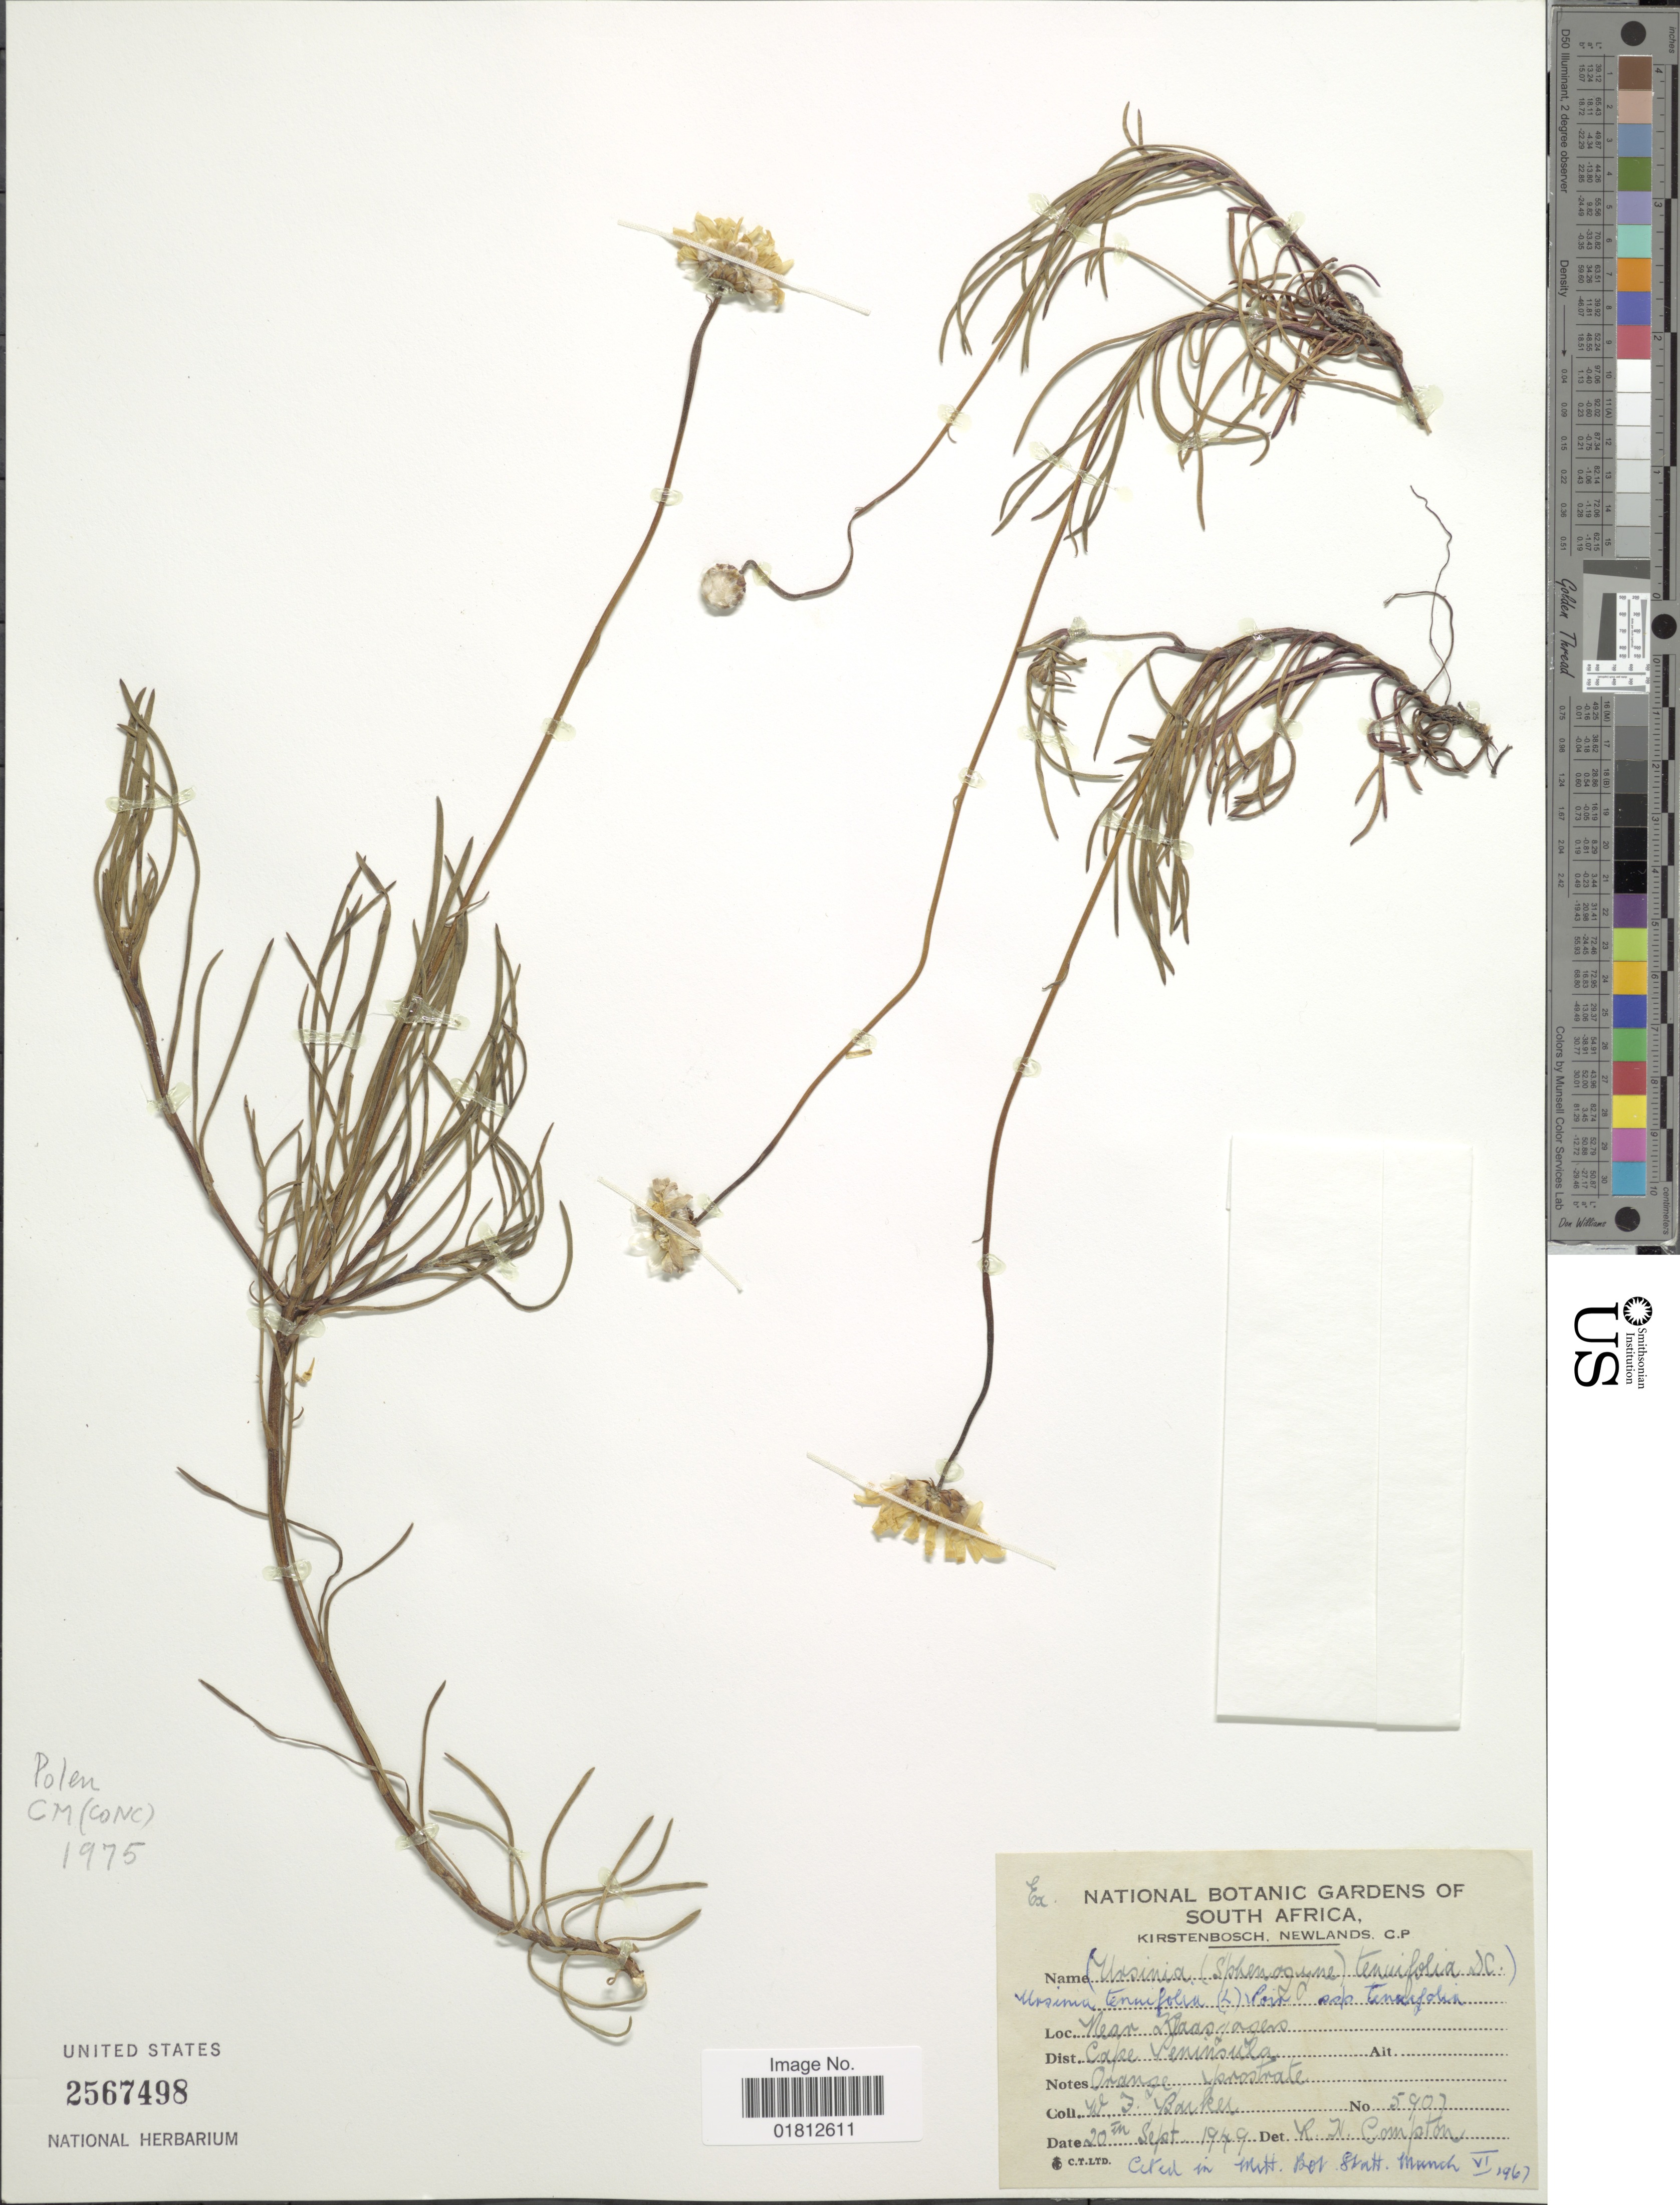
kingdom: Plantae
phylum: Tracheophyta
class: Magnoliopsida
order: Asterales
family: Asteraceae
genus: Ursinia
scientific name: Ursinia tenuifolia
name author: (L.) Poir.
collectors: W. F. Barker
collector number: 5902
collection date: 1949-09-20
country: South Africa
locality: Near Klaas jagers, Dist. Cape Peninsula.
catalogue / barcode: US 2567498